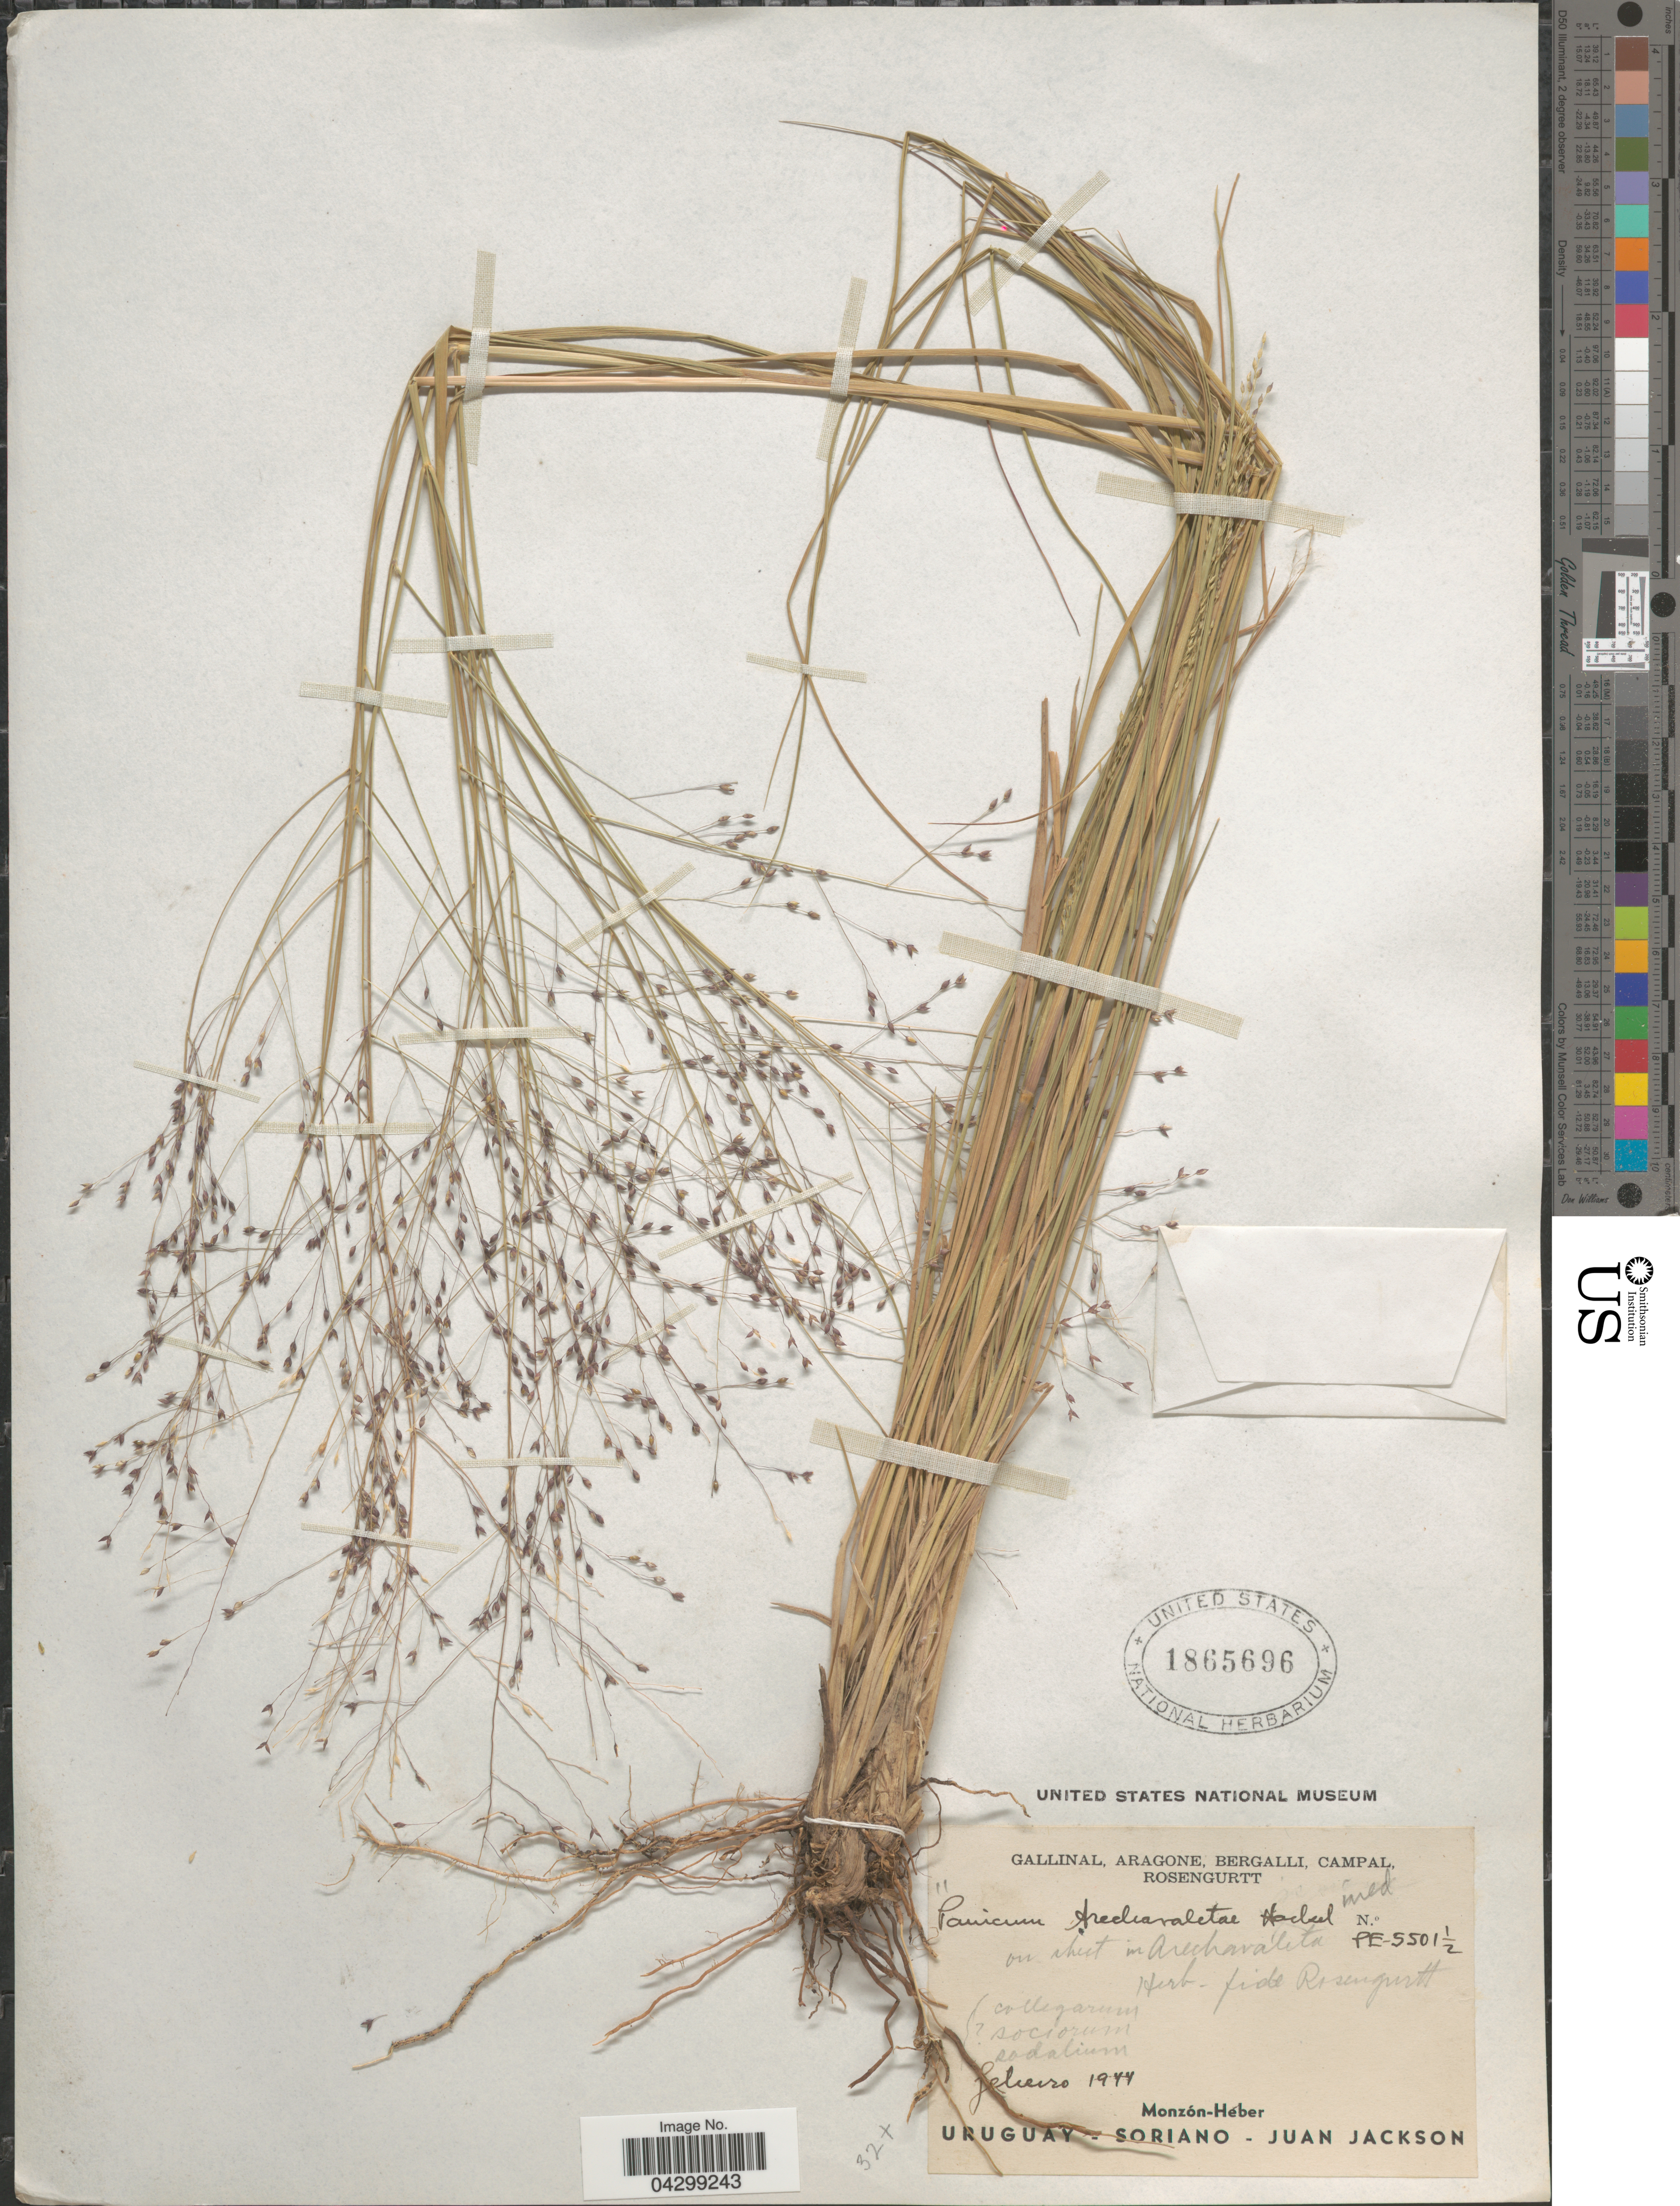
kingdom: Plantae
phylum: Tracheophyta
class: Liliopsida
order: Poales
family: Poaceae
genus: Panicum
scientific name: Panicum bergii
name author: Arechav.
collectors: -. Gallinal, -- Aragone, -- Bergalli, -- Campal & Rosengurtt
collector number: PE-5501½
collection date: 1944-02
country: Uruguay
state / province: Soriano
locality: Monzón-Heber. Juan Jackson.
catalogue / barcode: US 1865696